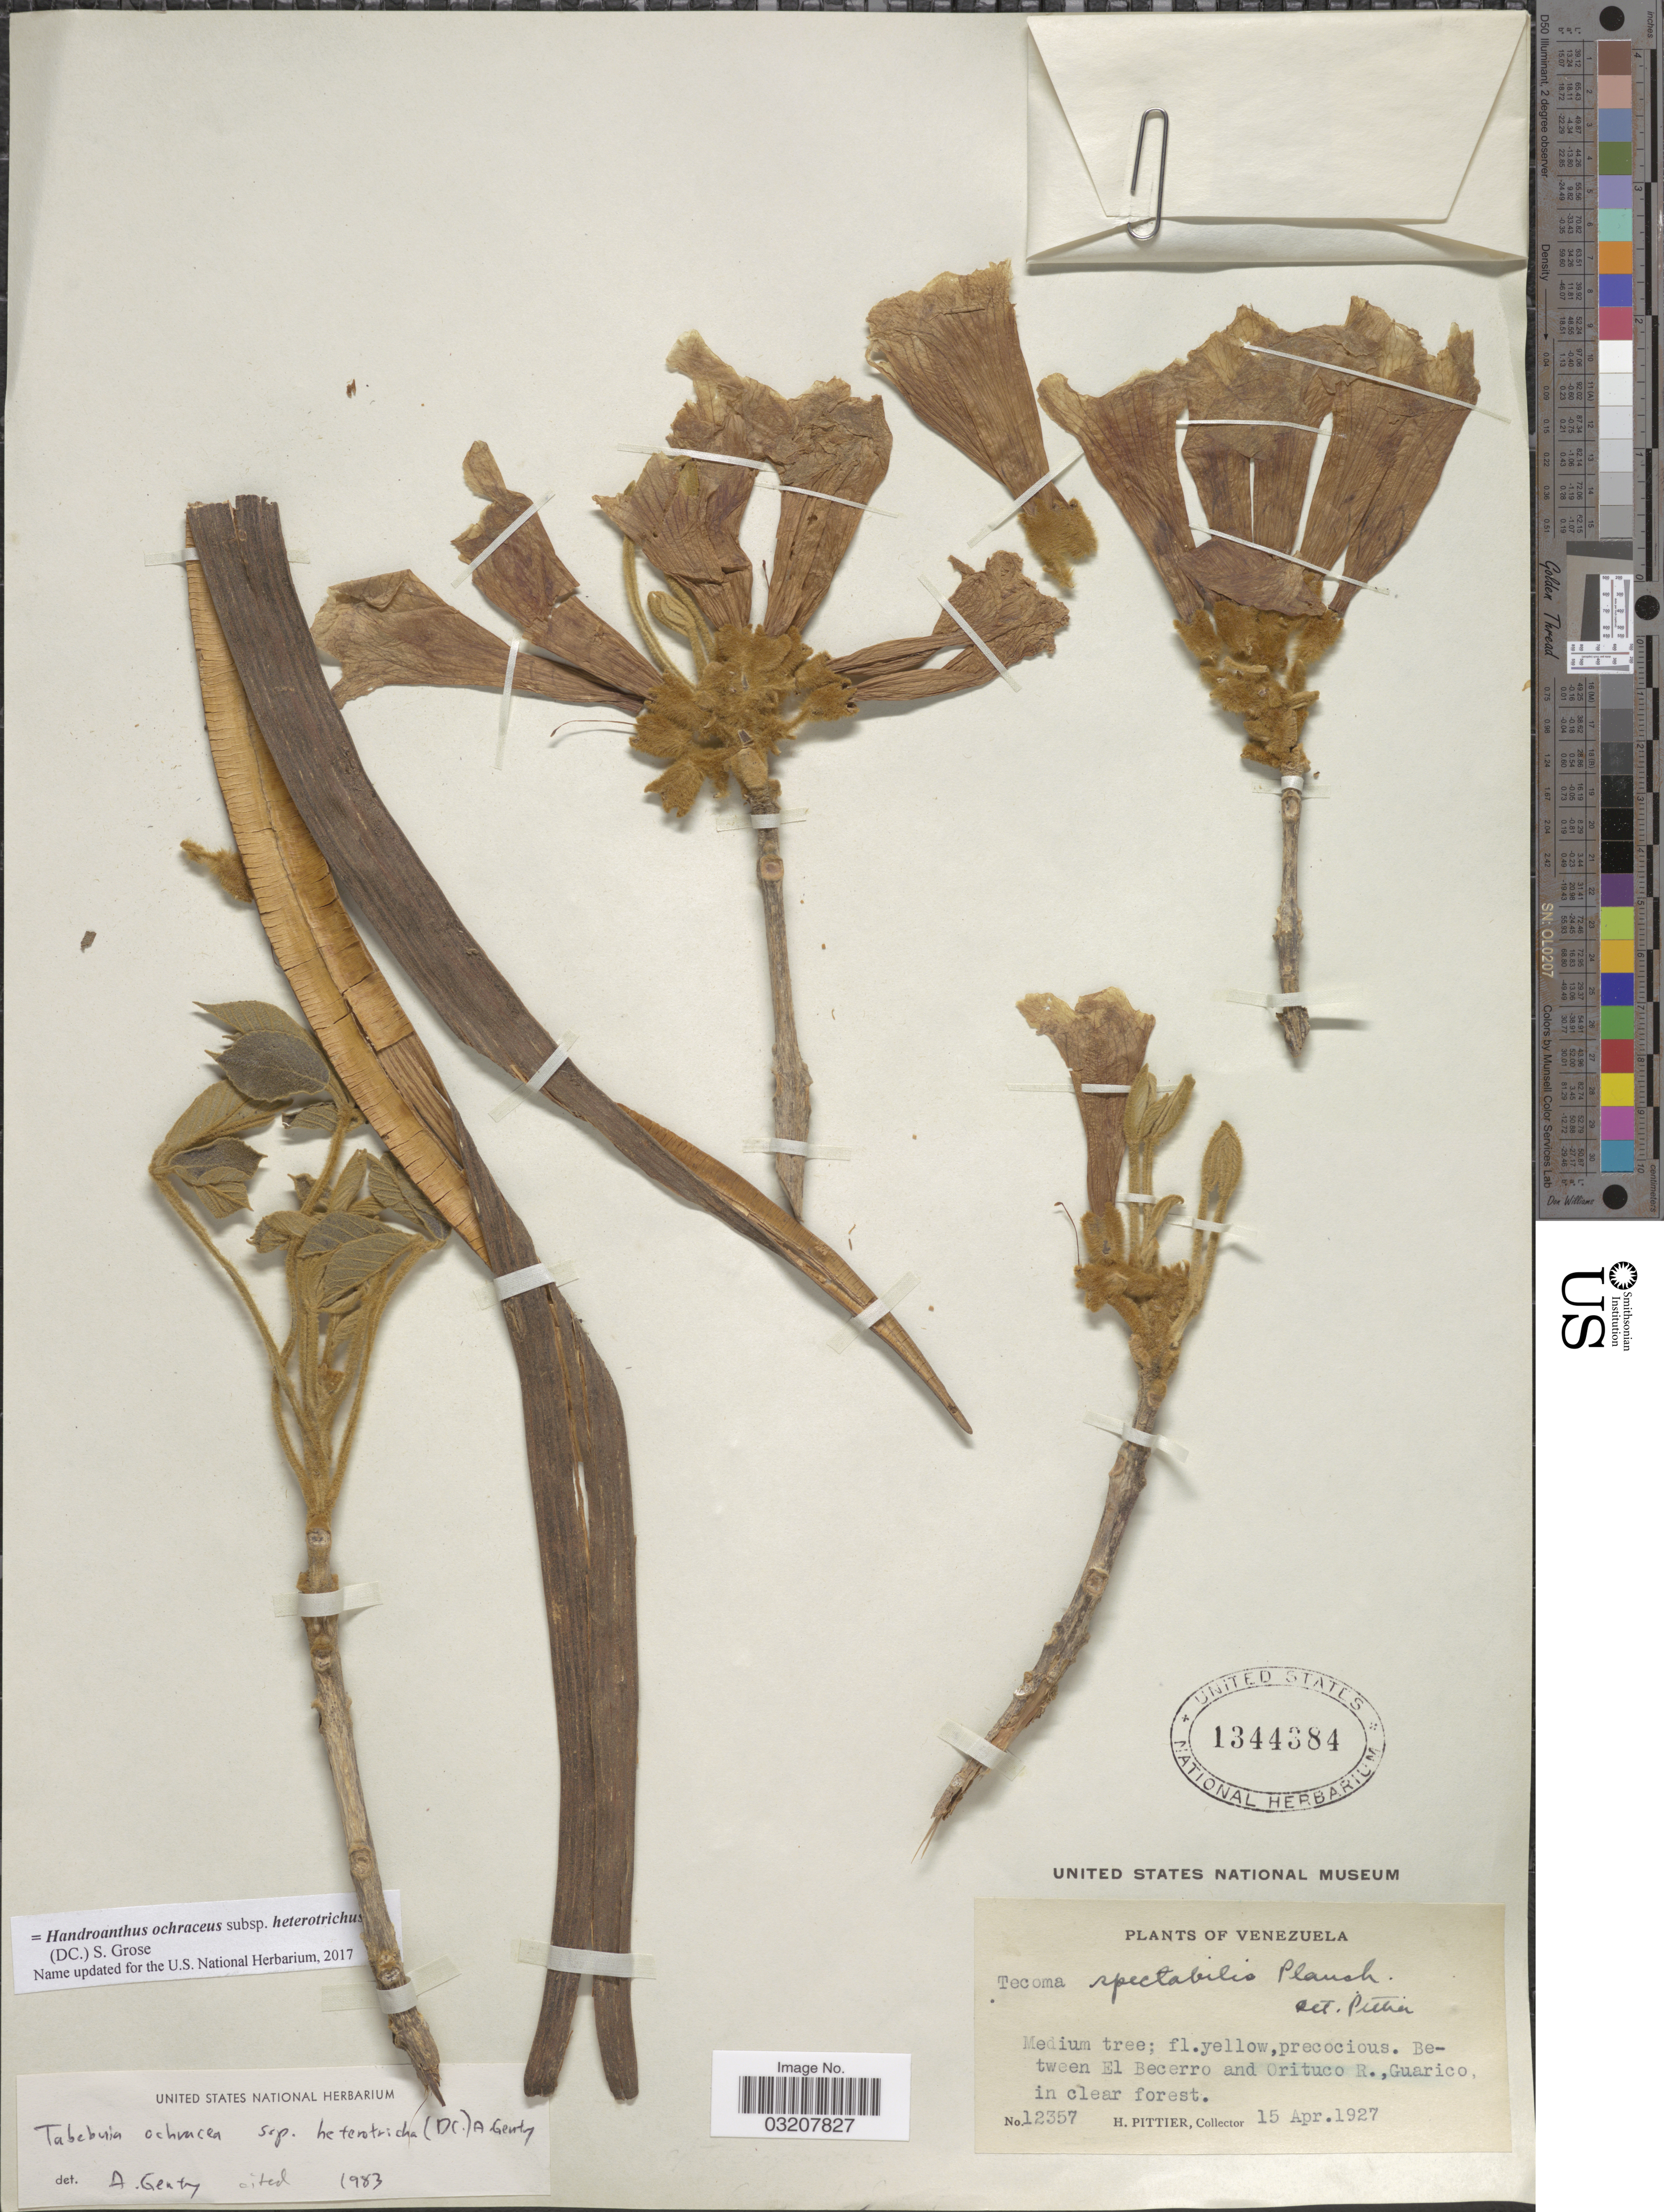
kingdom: Plantae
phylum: Tracheophyta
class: Magnoliopsida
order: Lamiales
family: Bignoniaceae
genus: Handroanthus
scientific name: Handroanthus ochraceus subsp. heterotrichus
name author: (DC.) S.O. Grose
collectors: H. F. Pittier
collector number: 12357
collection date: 1937-04-15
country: Venezuela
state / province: Guárico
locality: Between El Becerro and Orituco R, in clear forest.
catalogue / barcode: US 1344384